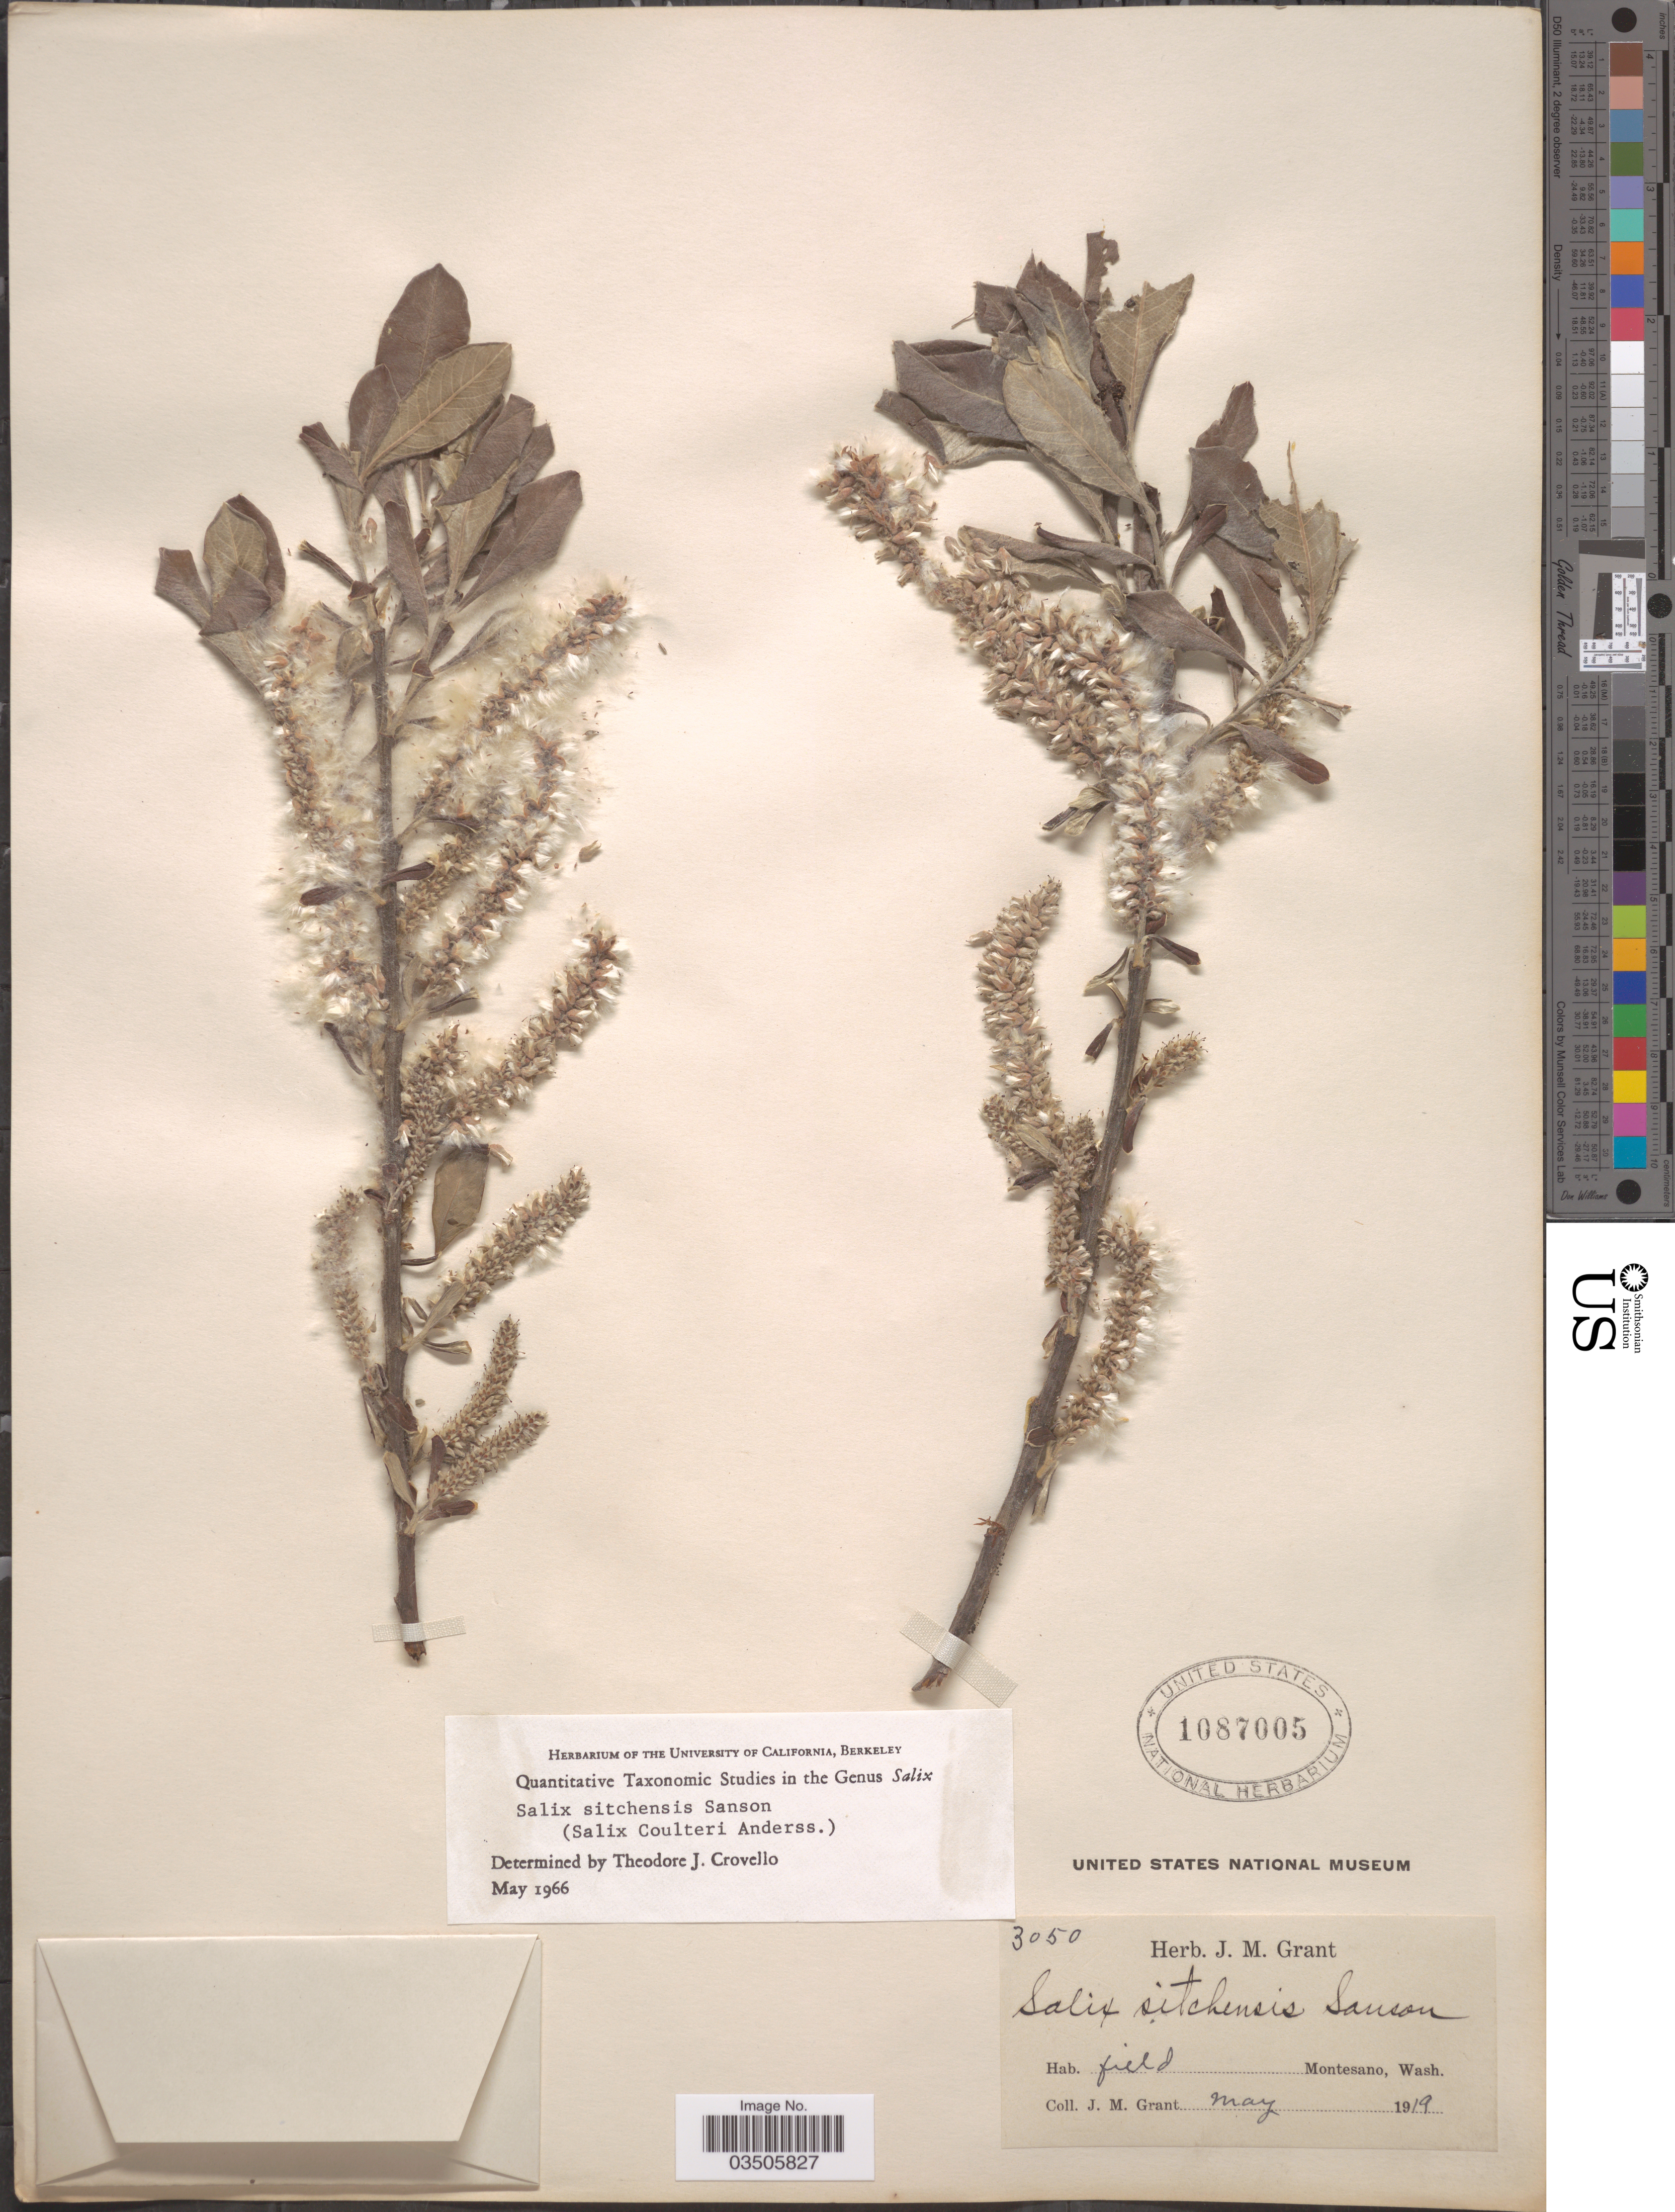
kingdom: Plantae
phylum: Tracheophyta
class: Magnoliopsida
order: Malpighiales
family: Salicaceae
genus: Salix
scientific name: Salix sitchensis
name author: Sanson ex Bong.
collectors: J. M. Grant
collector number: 3050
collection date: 1919-05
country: United States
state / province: Washington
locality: Field Montesano.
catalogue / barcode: US 1087005